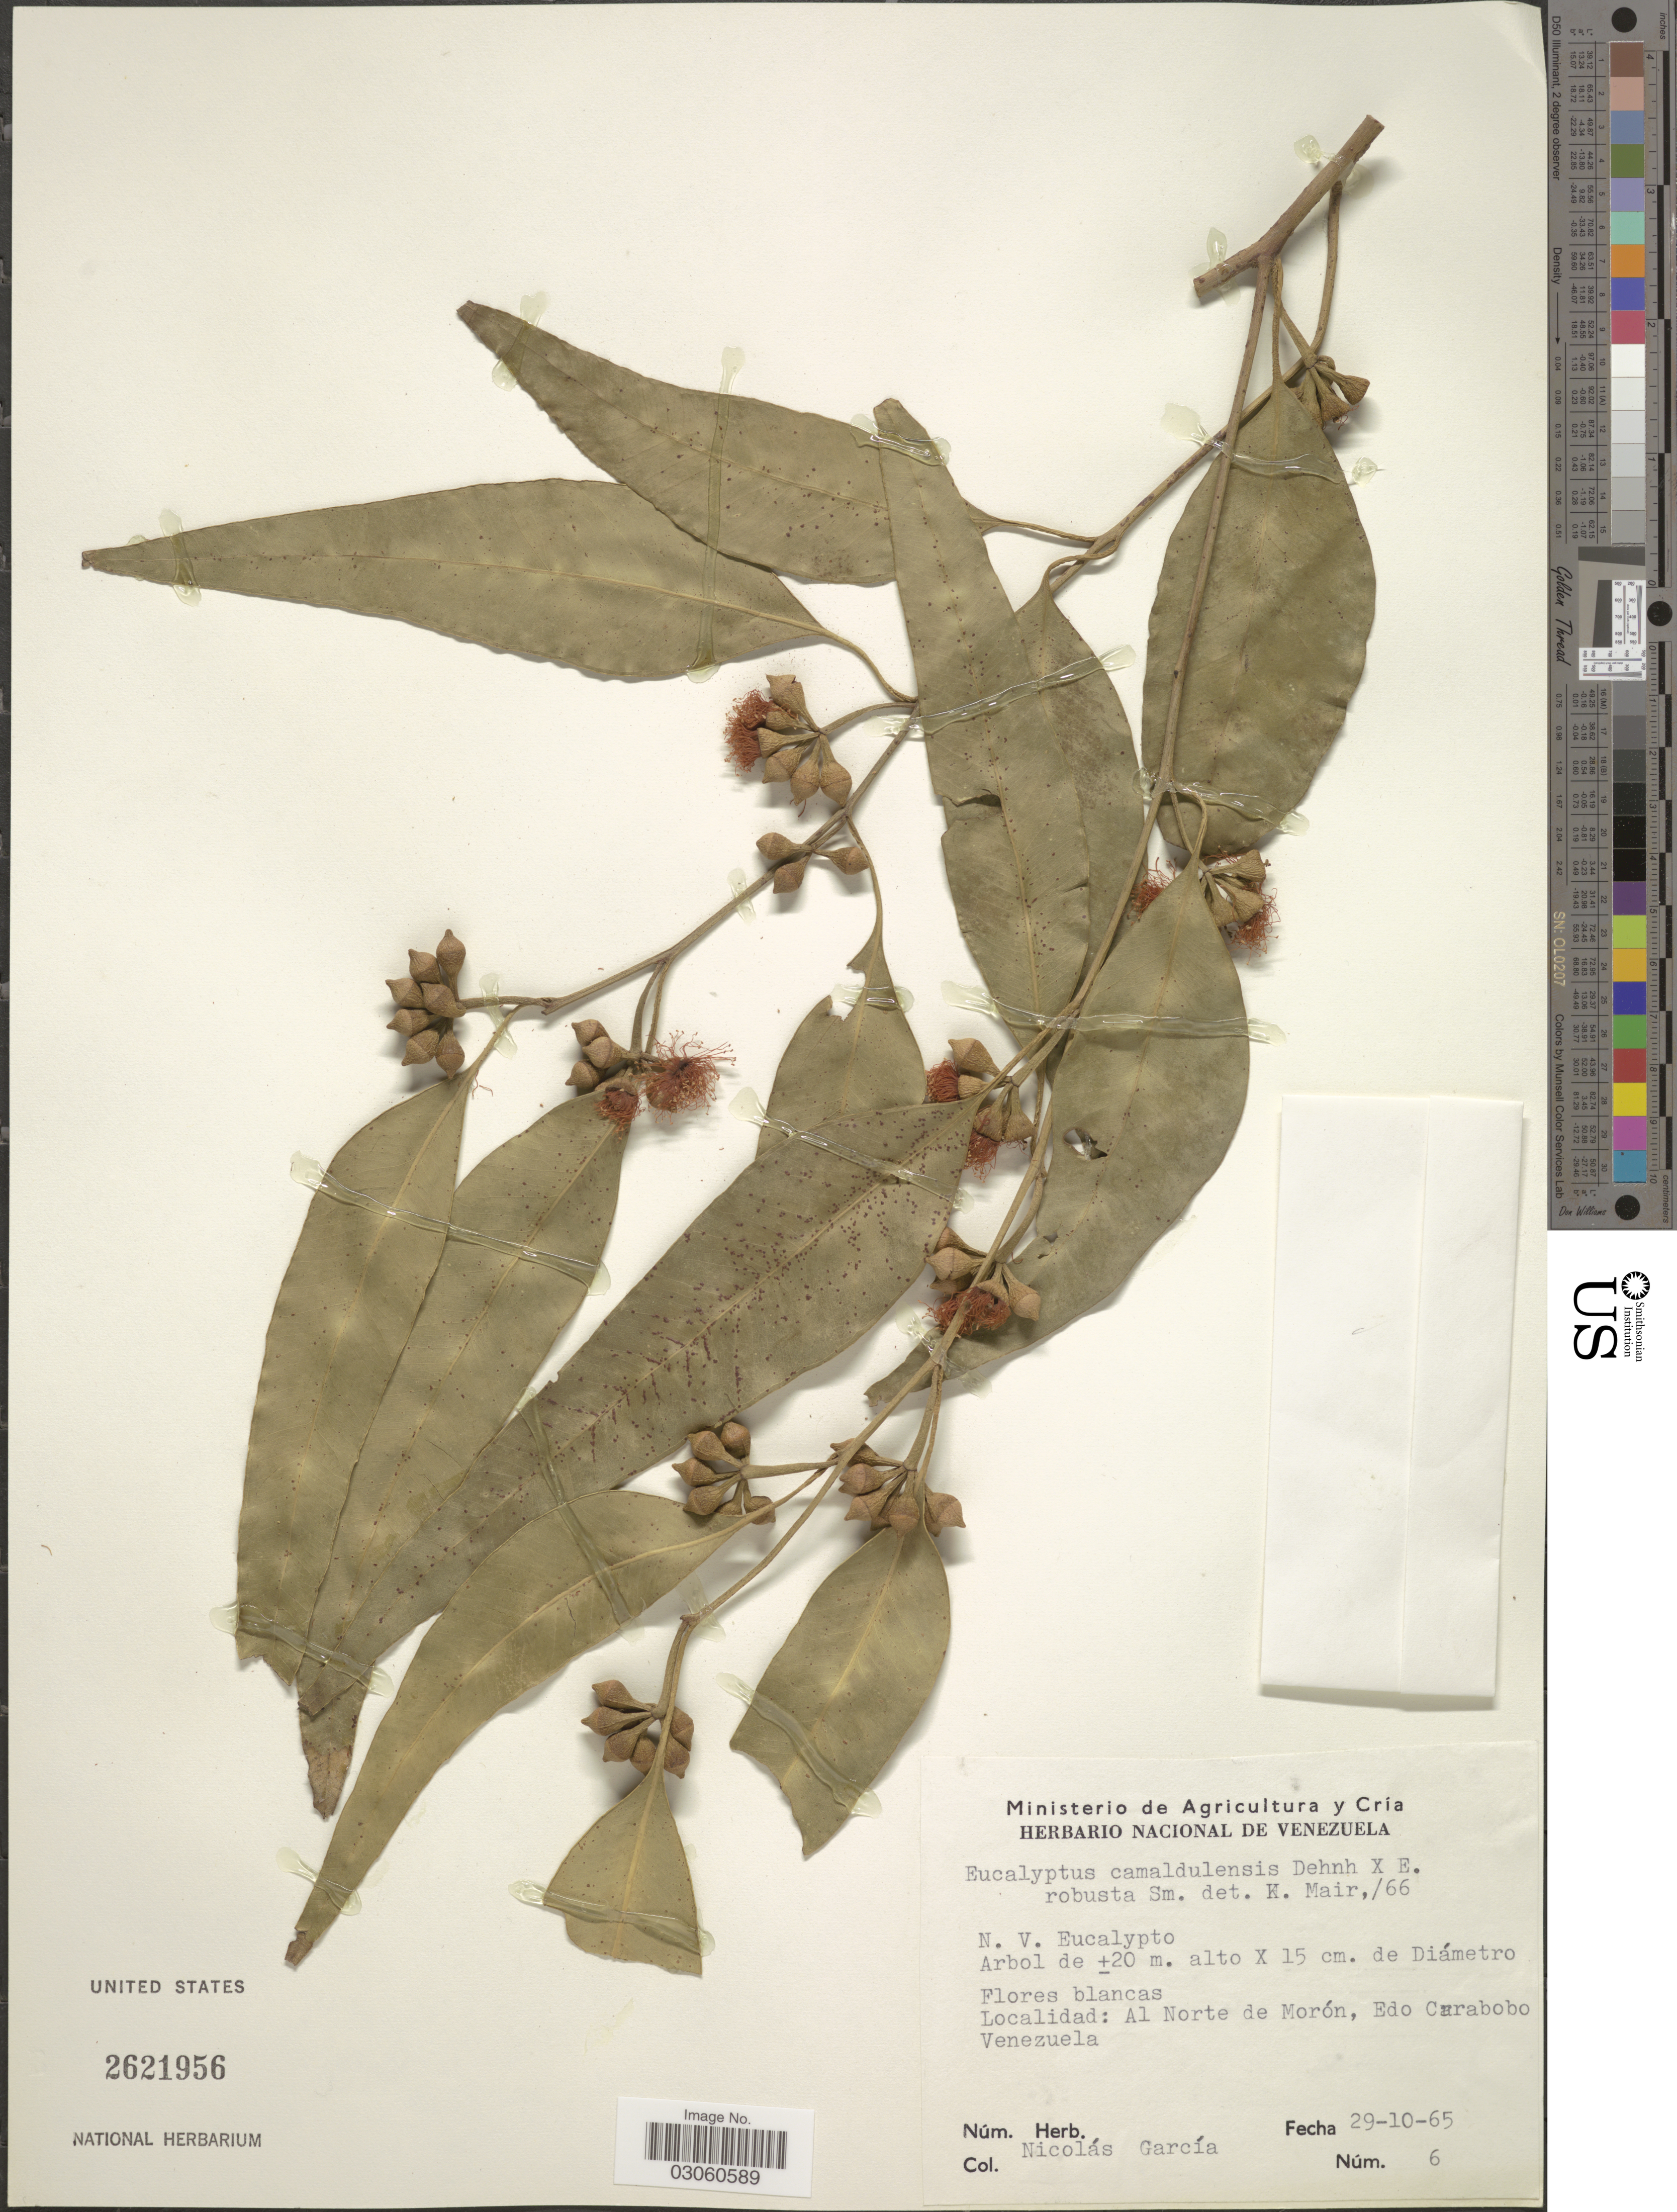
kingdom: Plantae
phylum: Tracheophyta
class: Magnoliopsida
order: Myrtales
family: Myrtaceae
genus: Eucalyptus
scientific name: Eucalyptus camaldulensis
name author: Dehnh.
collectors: N. García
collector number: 6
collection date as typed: Transcribed d/m/y: 29/10/65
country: Venezuela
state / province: Carabobo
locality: Al Norte de Morón.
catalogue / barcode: US 2621956